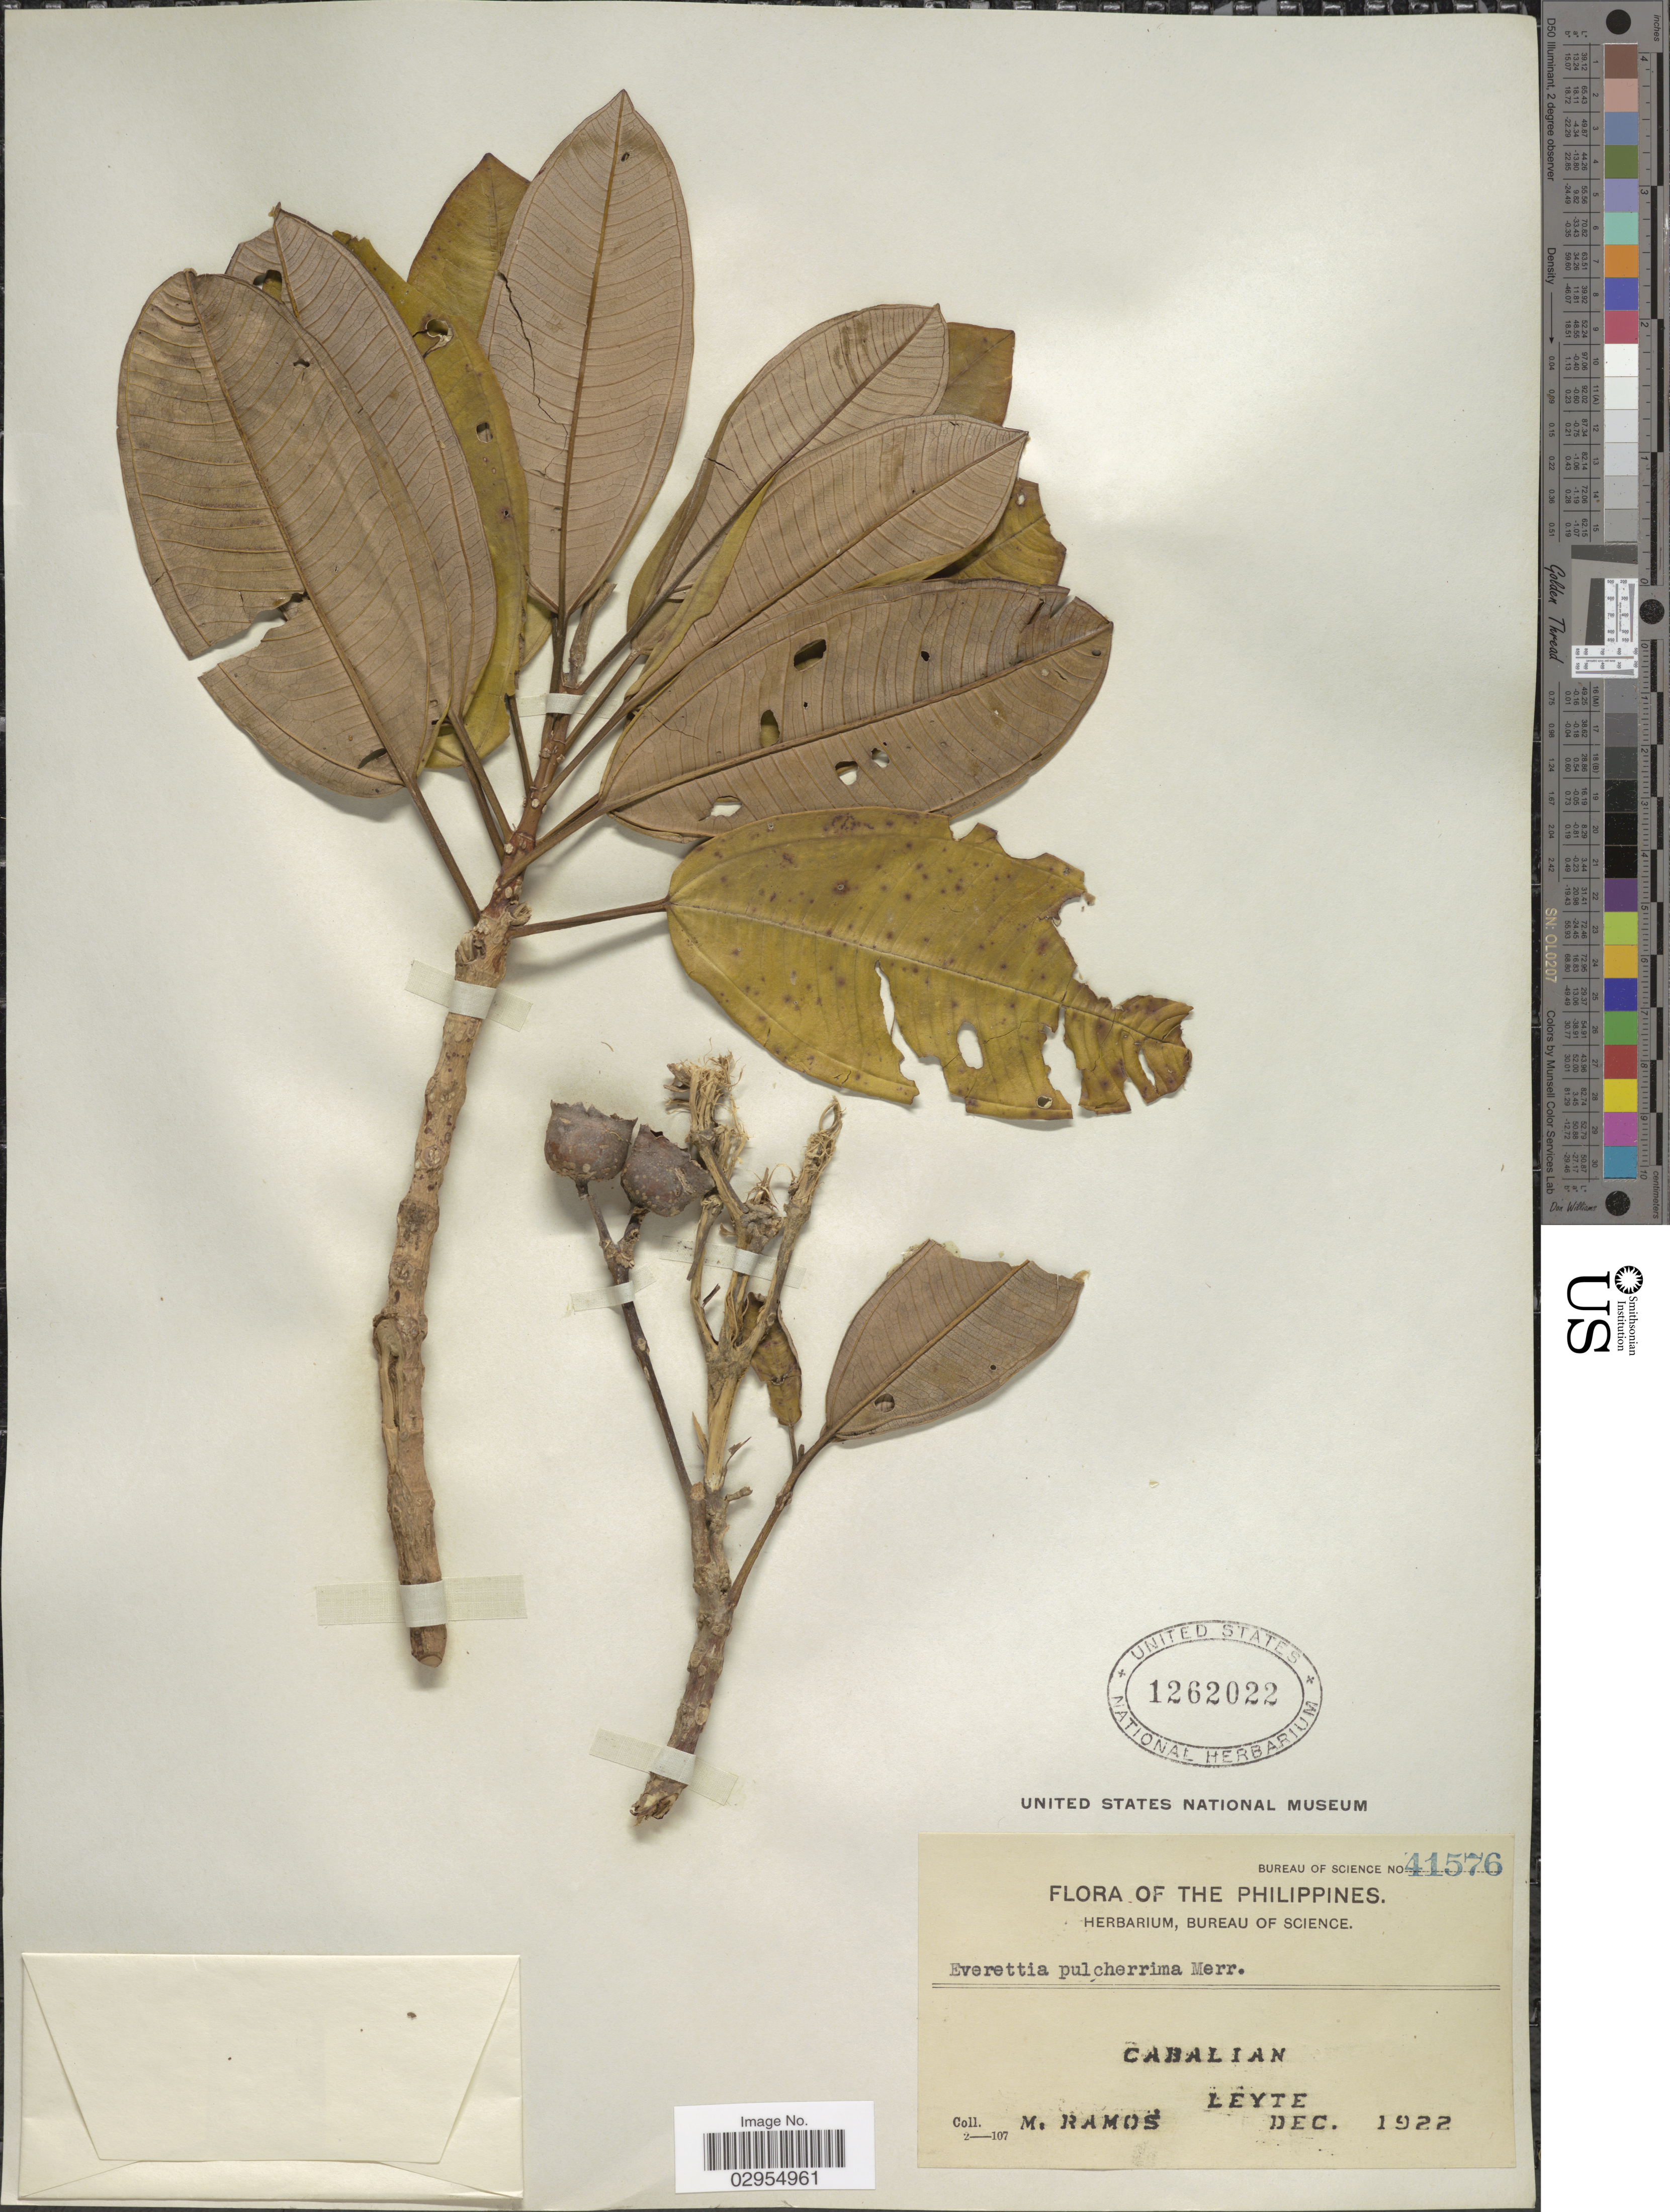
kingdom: Plantae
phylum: Tracheophyta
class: Magnoliopsida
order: Myrtales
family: Melastomataceae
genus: Beccarianthus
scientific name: Beccarianthus pulcherrimus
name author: (Merr.) J.F. Maxwell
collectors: M. Ramos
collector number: Bureau of Science 41576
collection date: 1922-12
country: Philippines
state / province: Eastern Visayas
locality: Cabalian, Leyte.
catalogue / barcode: US 1262022